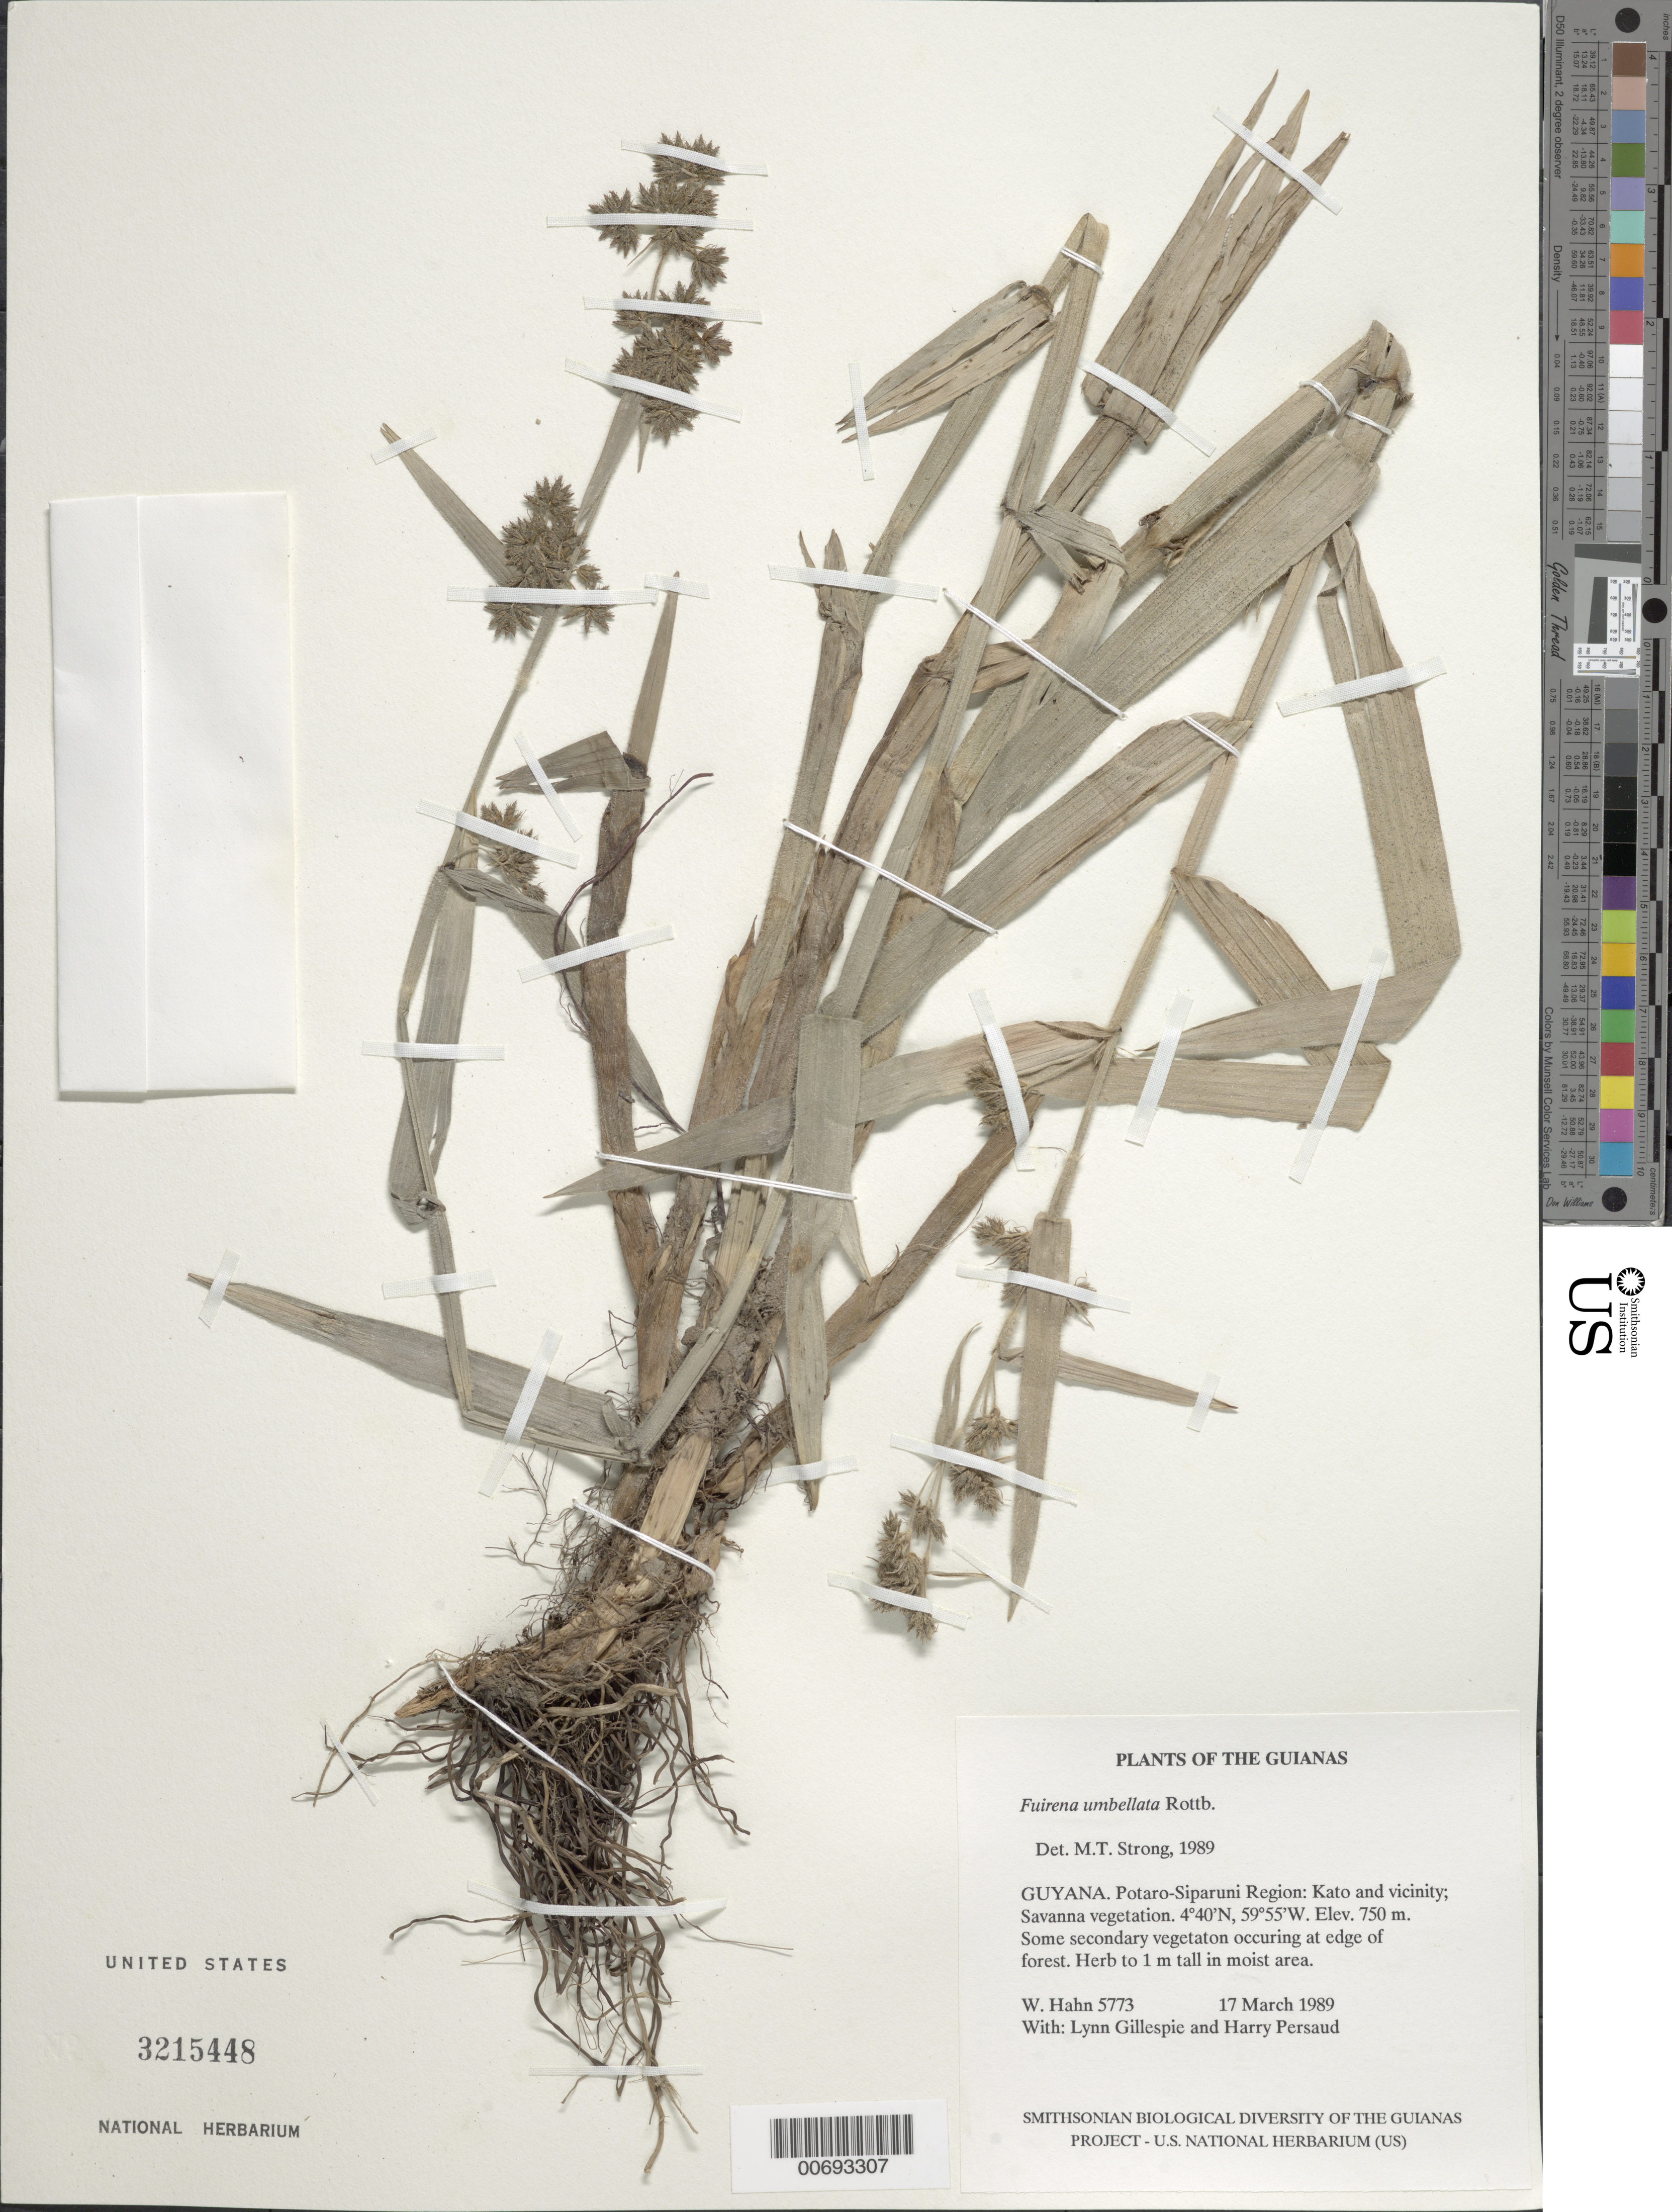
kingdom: Plantae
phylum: Tracheophyta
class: Liliopsida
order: Poales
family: Cyperaceae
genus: Fuirena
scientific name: Fuirena umbellata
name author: Rottb.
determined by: Strong, M. T., (US), Smithsonian Institution - National Museum of Natural History (UNITED STATES)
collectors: W. Hahn, L. J. Gillespie & H. Persaud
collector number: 5773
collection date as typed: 17 March 1989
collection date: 1989-03-17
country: Guyana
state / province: Potaro-Siparuni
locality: Kato and vicinity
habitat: Savanna vegetation. Some secondary vegetation occurring at edge of forest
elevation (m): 750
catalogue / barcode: US 3215448